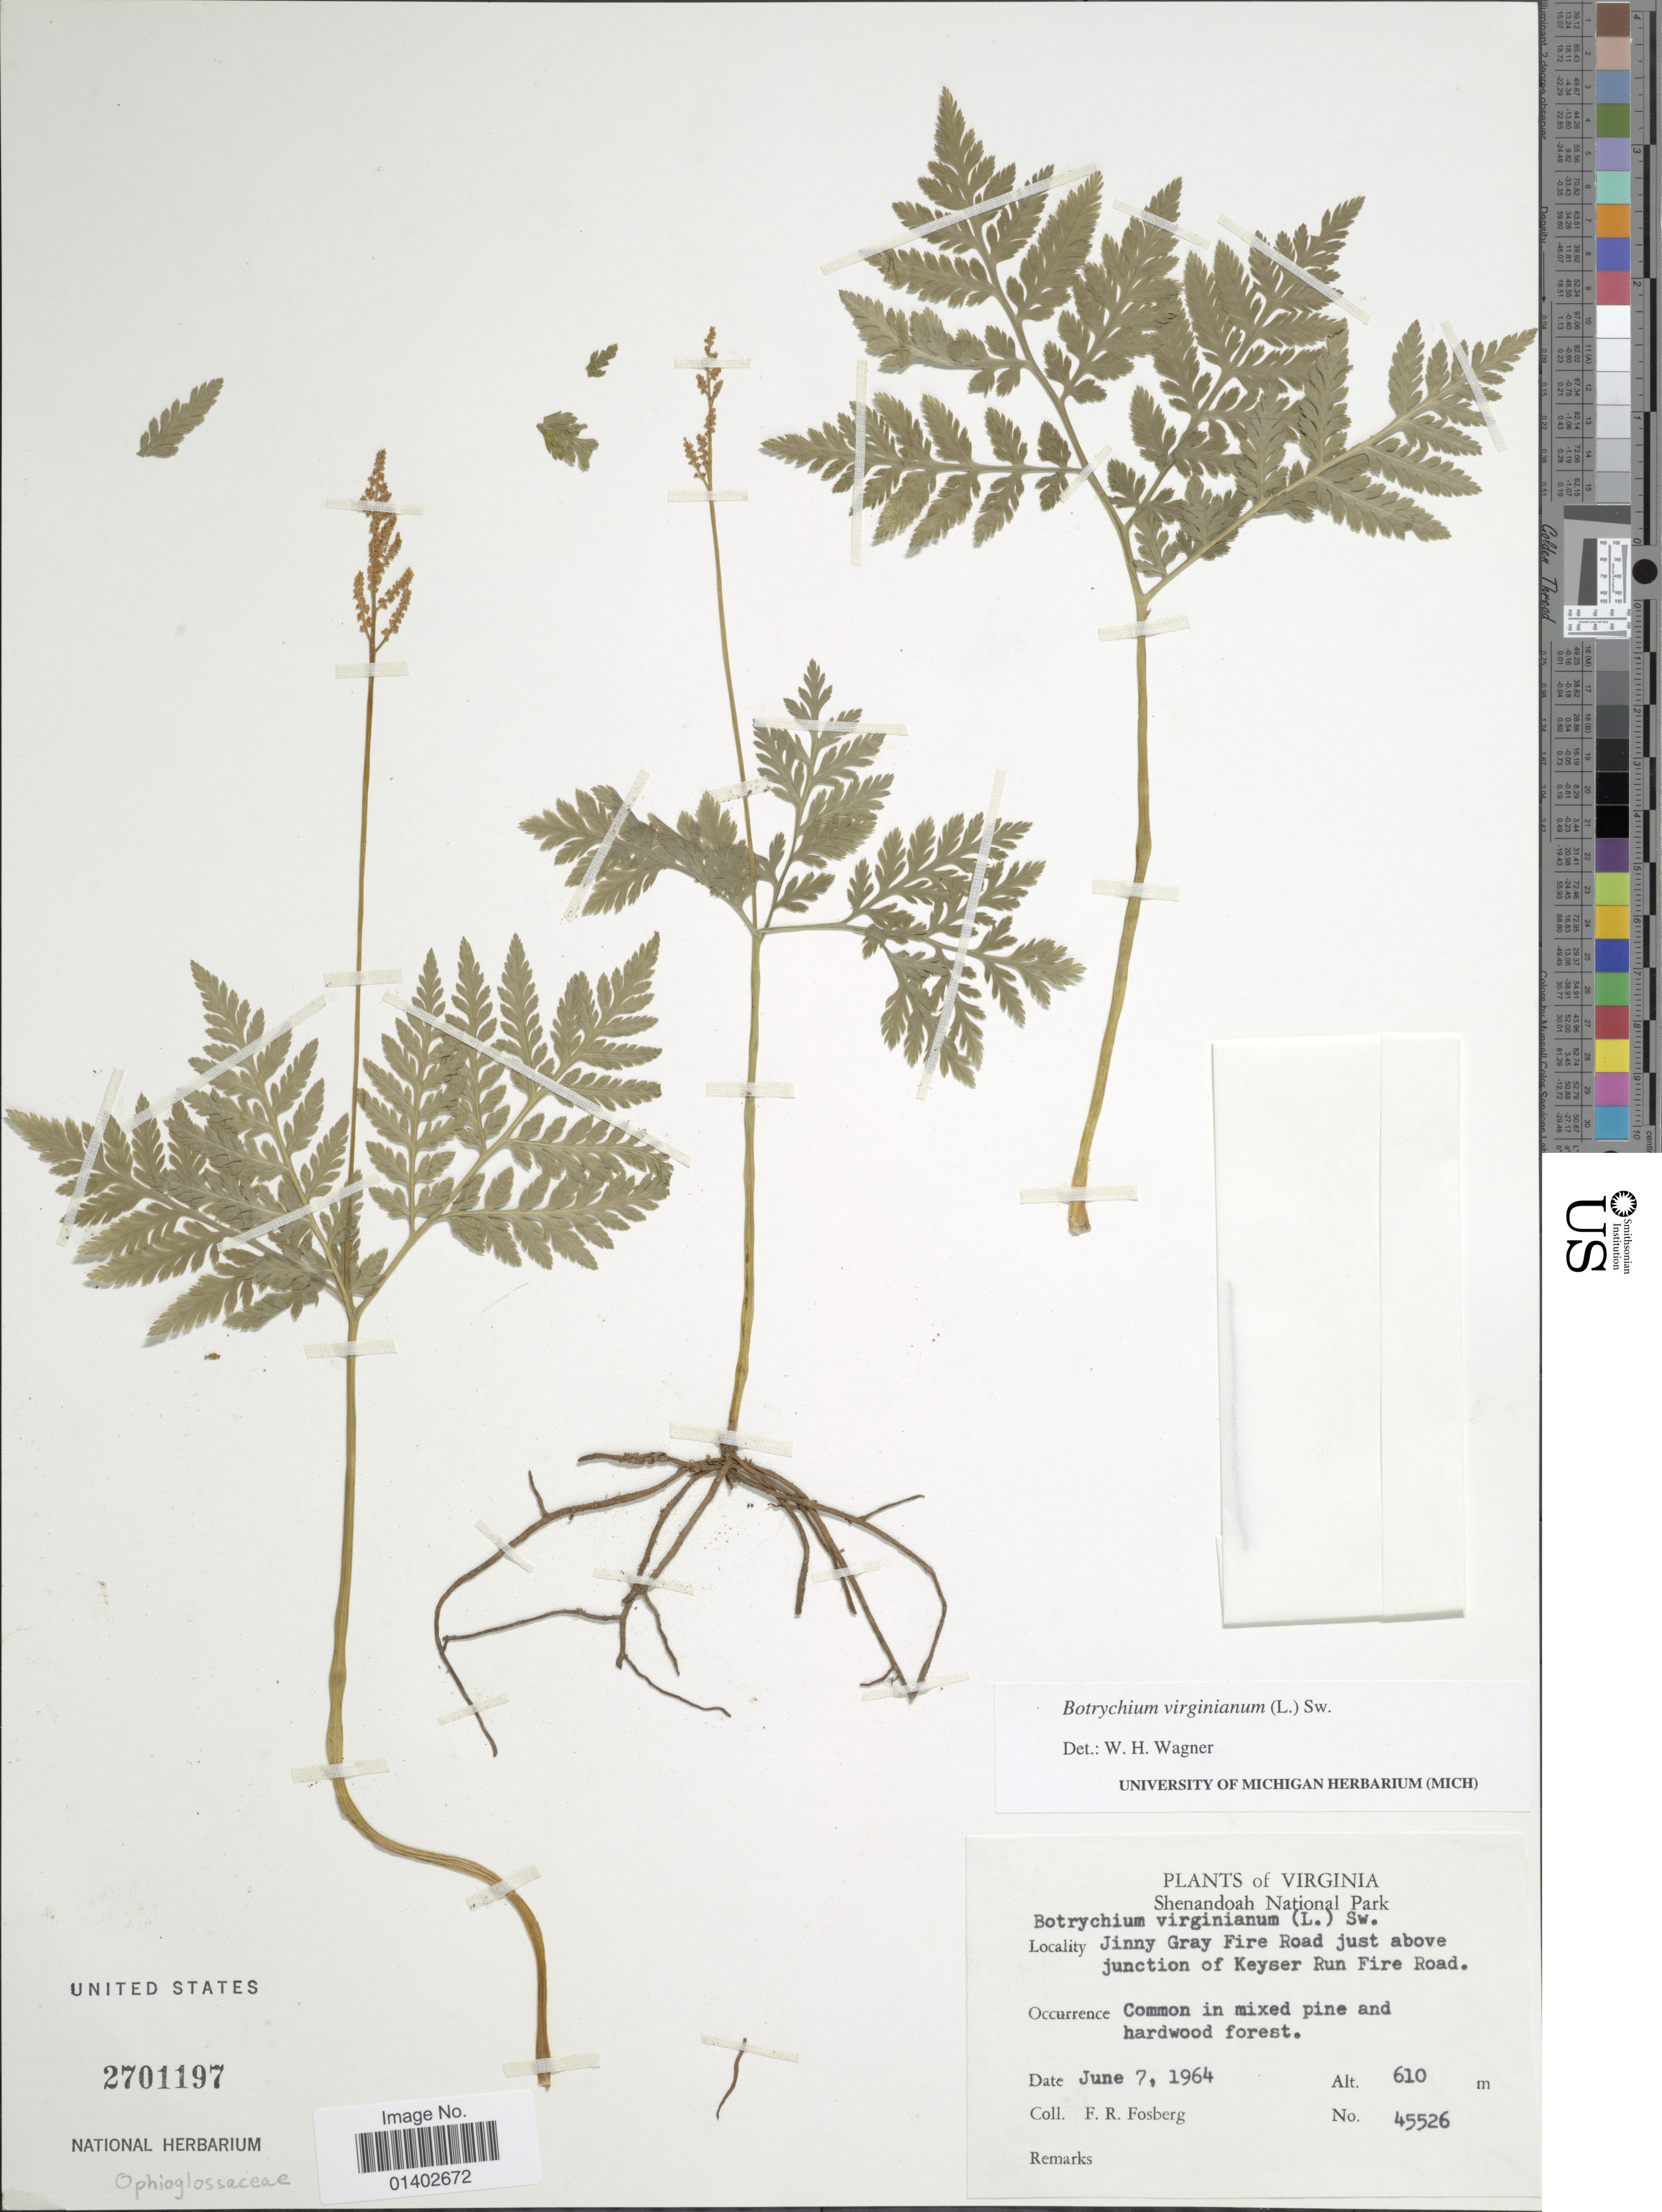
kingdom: Plantae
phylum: Tracheophyta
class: Polypodiopsida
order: Ophioglossales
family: Ophioglossaceae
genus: Botrychium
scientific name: Botrychium virginianum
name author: (L.) Sw.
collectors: F. R. Fosberg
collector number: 45526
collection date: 1964-06-07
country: United States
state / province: Virginia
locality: Shenandoah National Park, Jinny Gray Fire Road just above junction of Keyser Run Fire Road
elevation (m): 610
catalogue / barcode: US 2701197